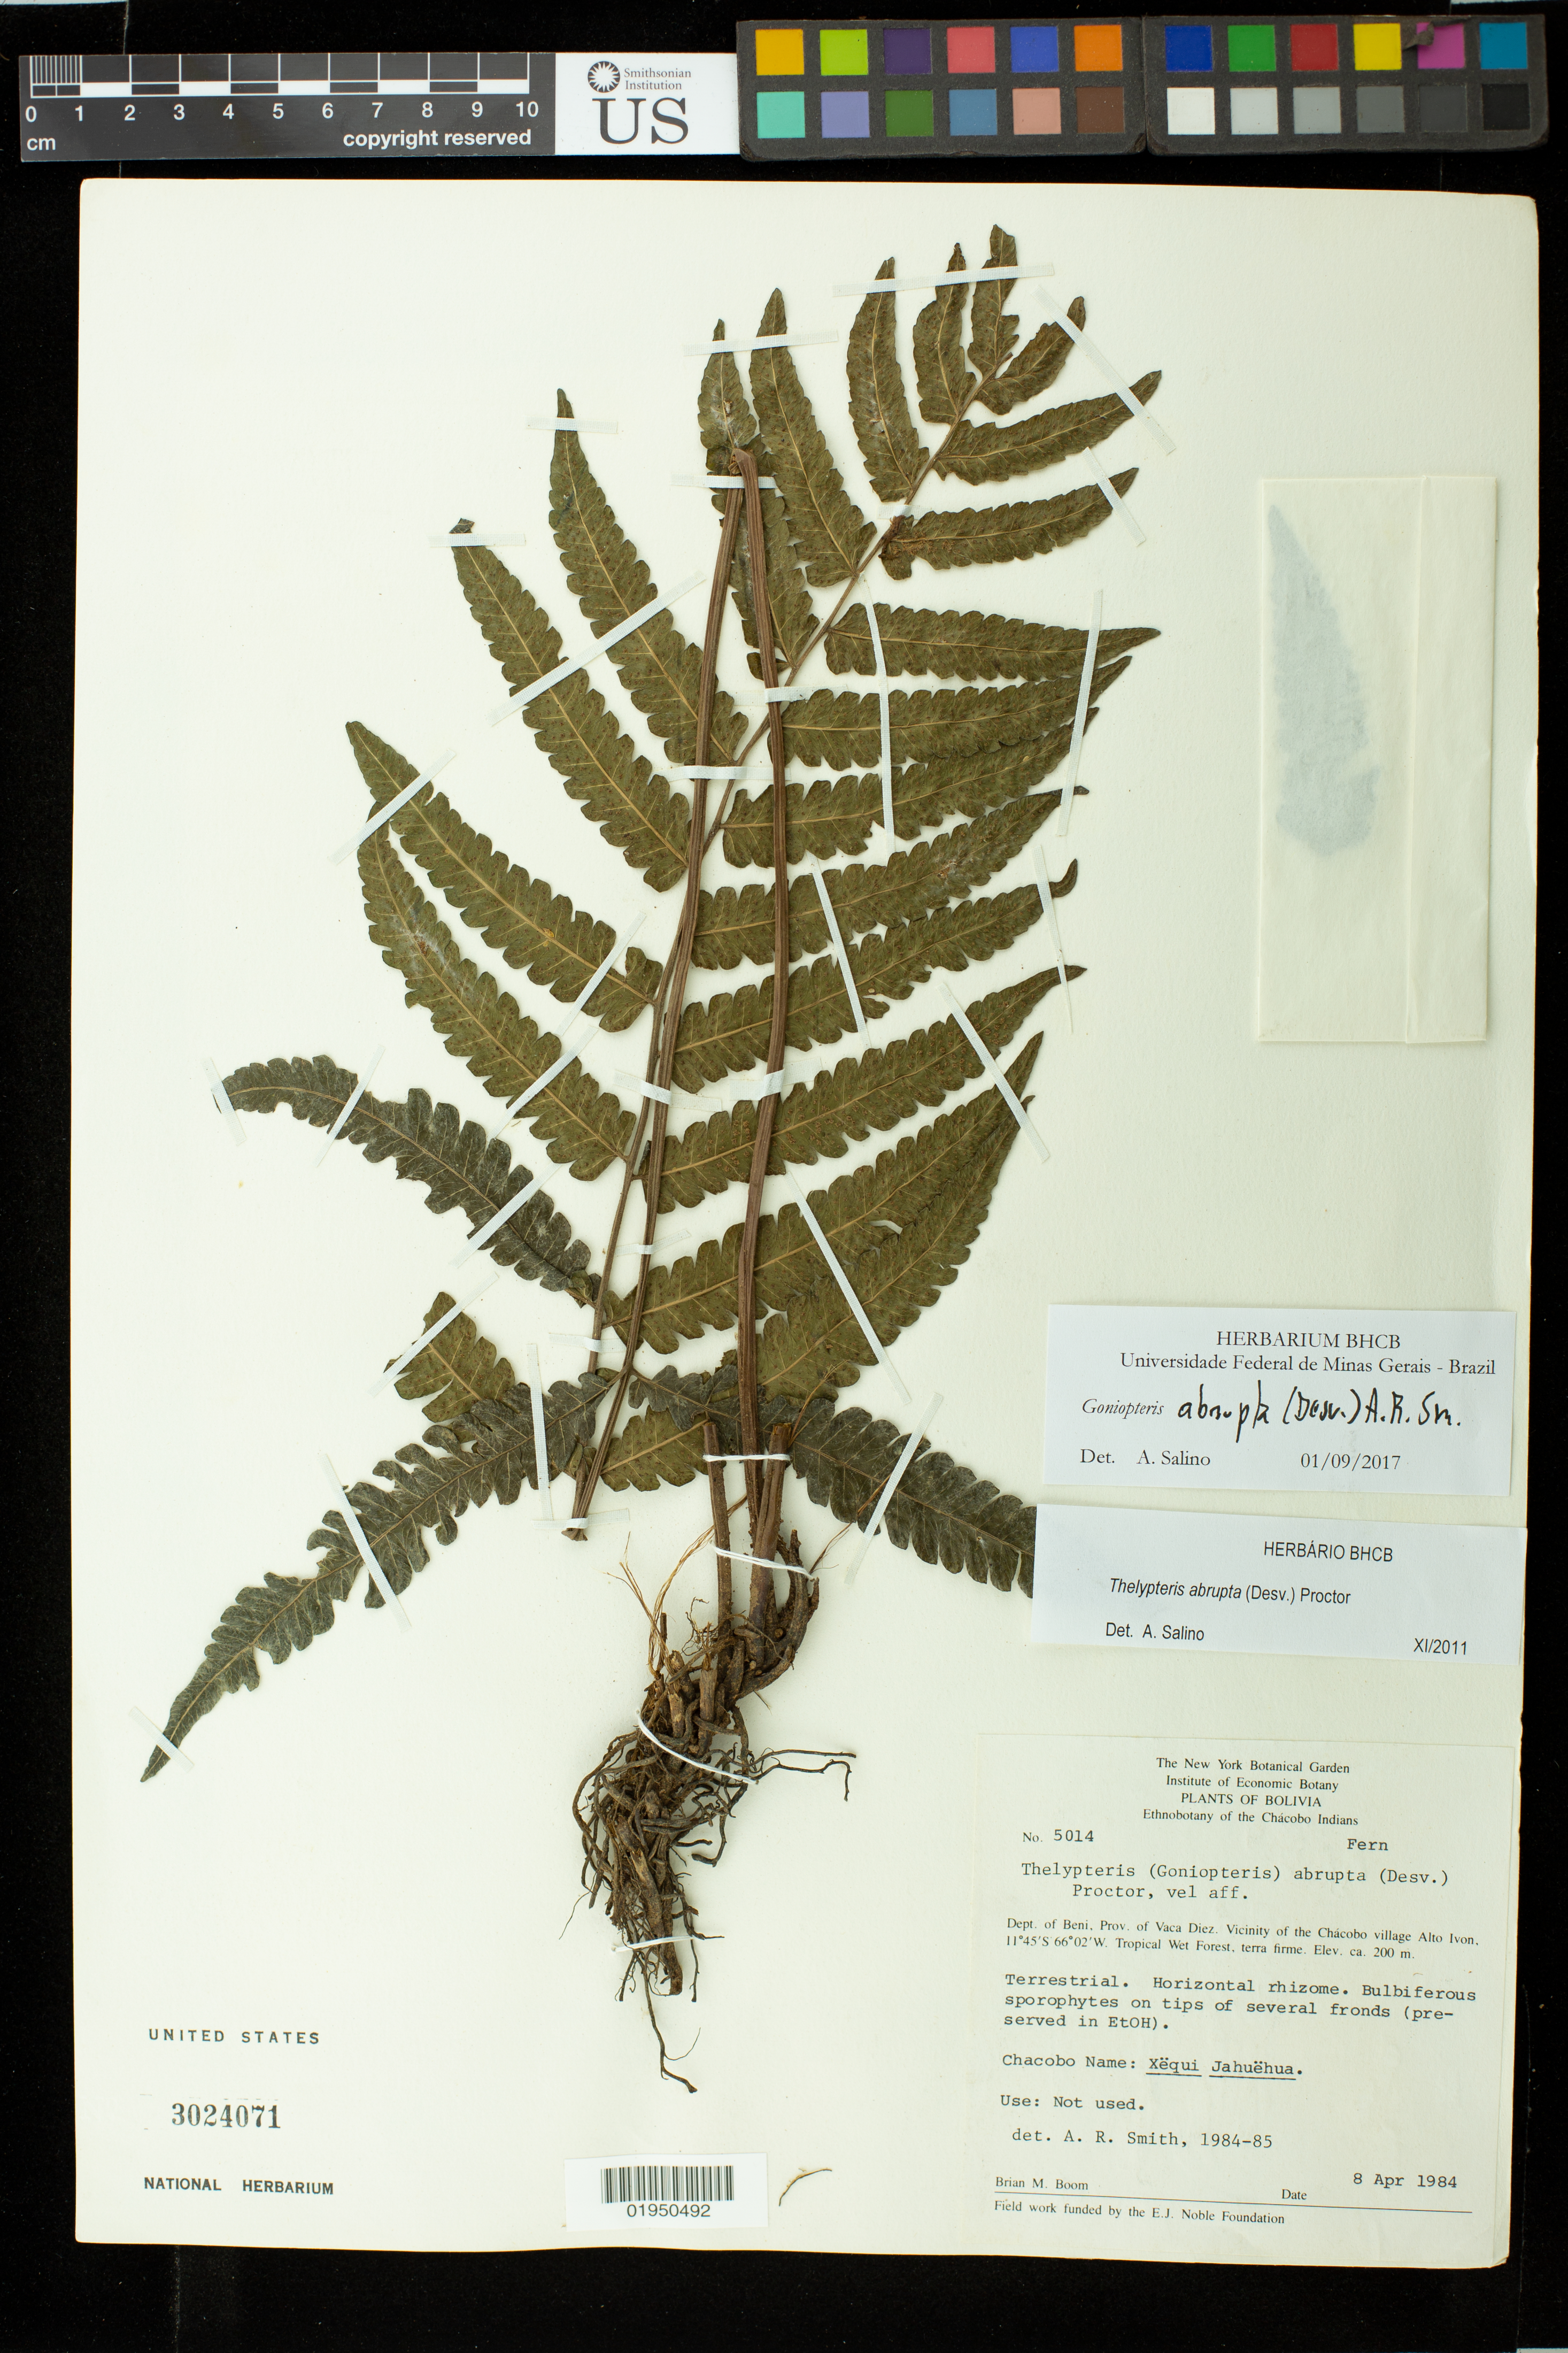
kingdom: Plantae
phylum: Tracheophyta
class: Polypodiopsida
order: Polypodiales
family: Thelypteridaceae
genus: Goniopteris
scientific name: Goniopteris abrupta (Desv.) comb. nov., ined 2015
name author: (Desv.)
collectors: B. M. Boom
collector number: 5014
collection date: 1984-04-08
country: Bolivia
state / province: Beni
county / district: Vaca Diez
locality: Vicinity of the Chacobo village Alto Ivon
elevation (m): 200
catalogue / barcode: US 3024071